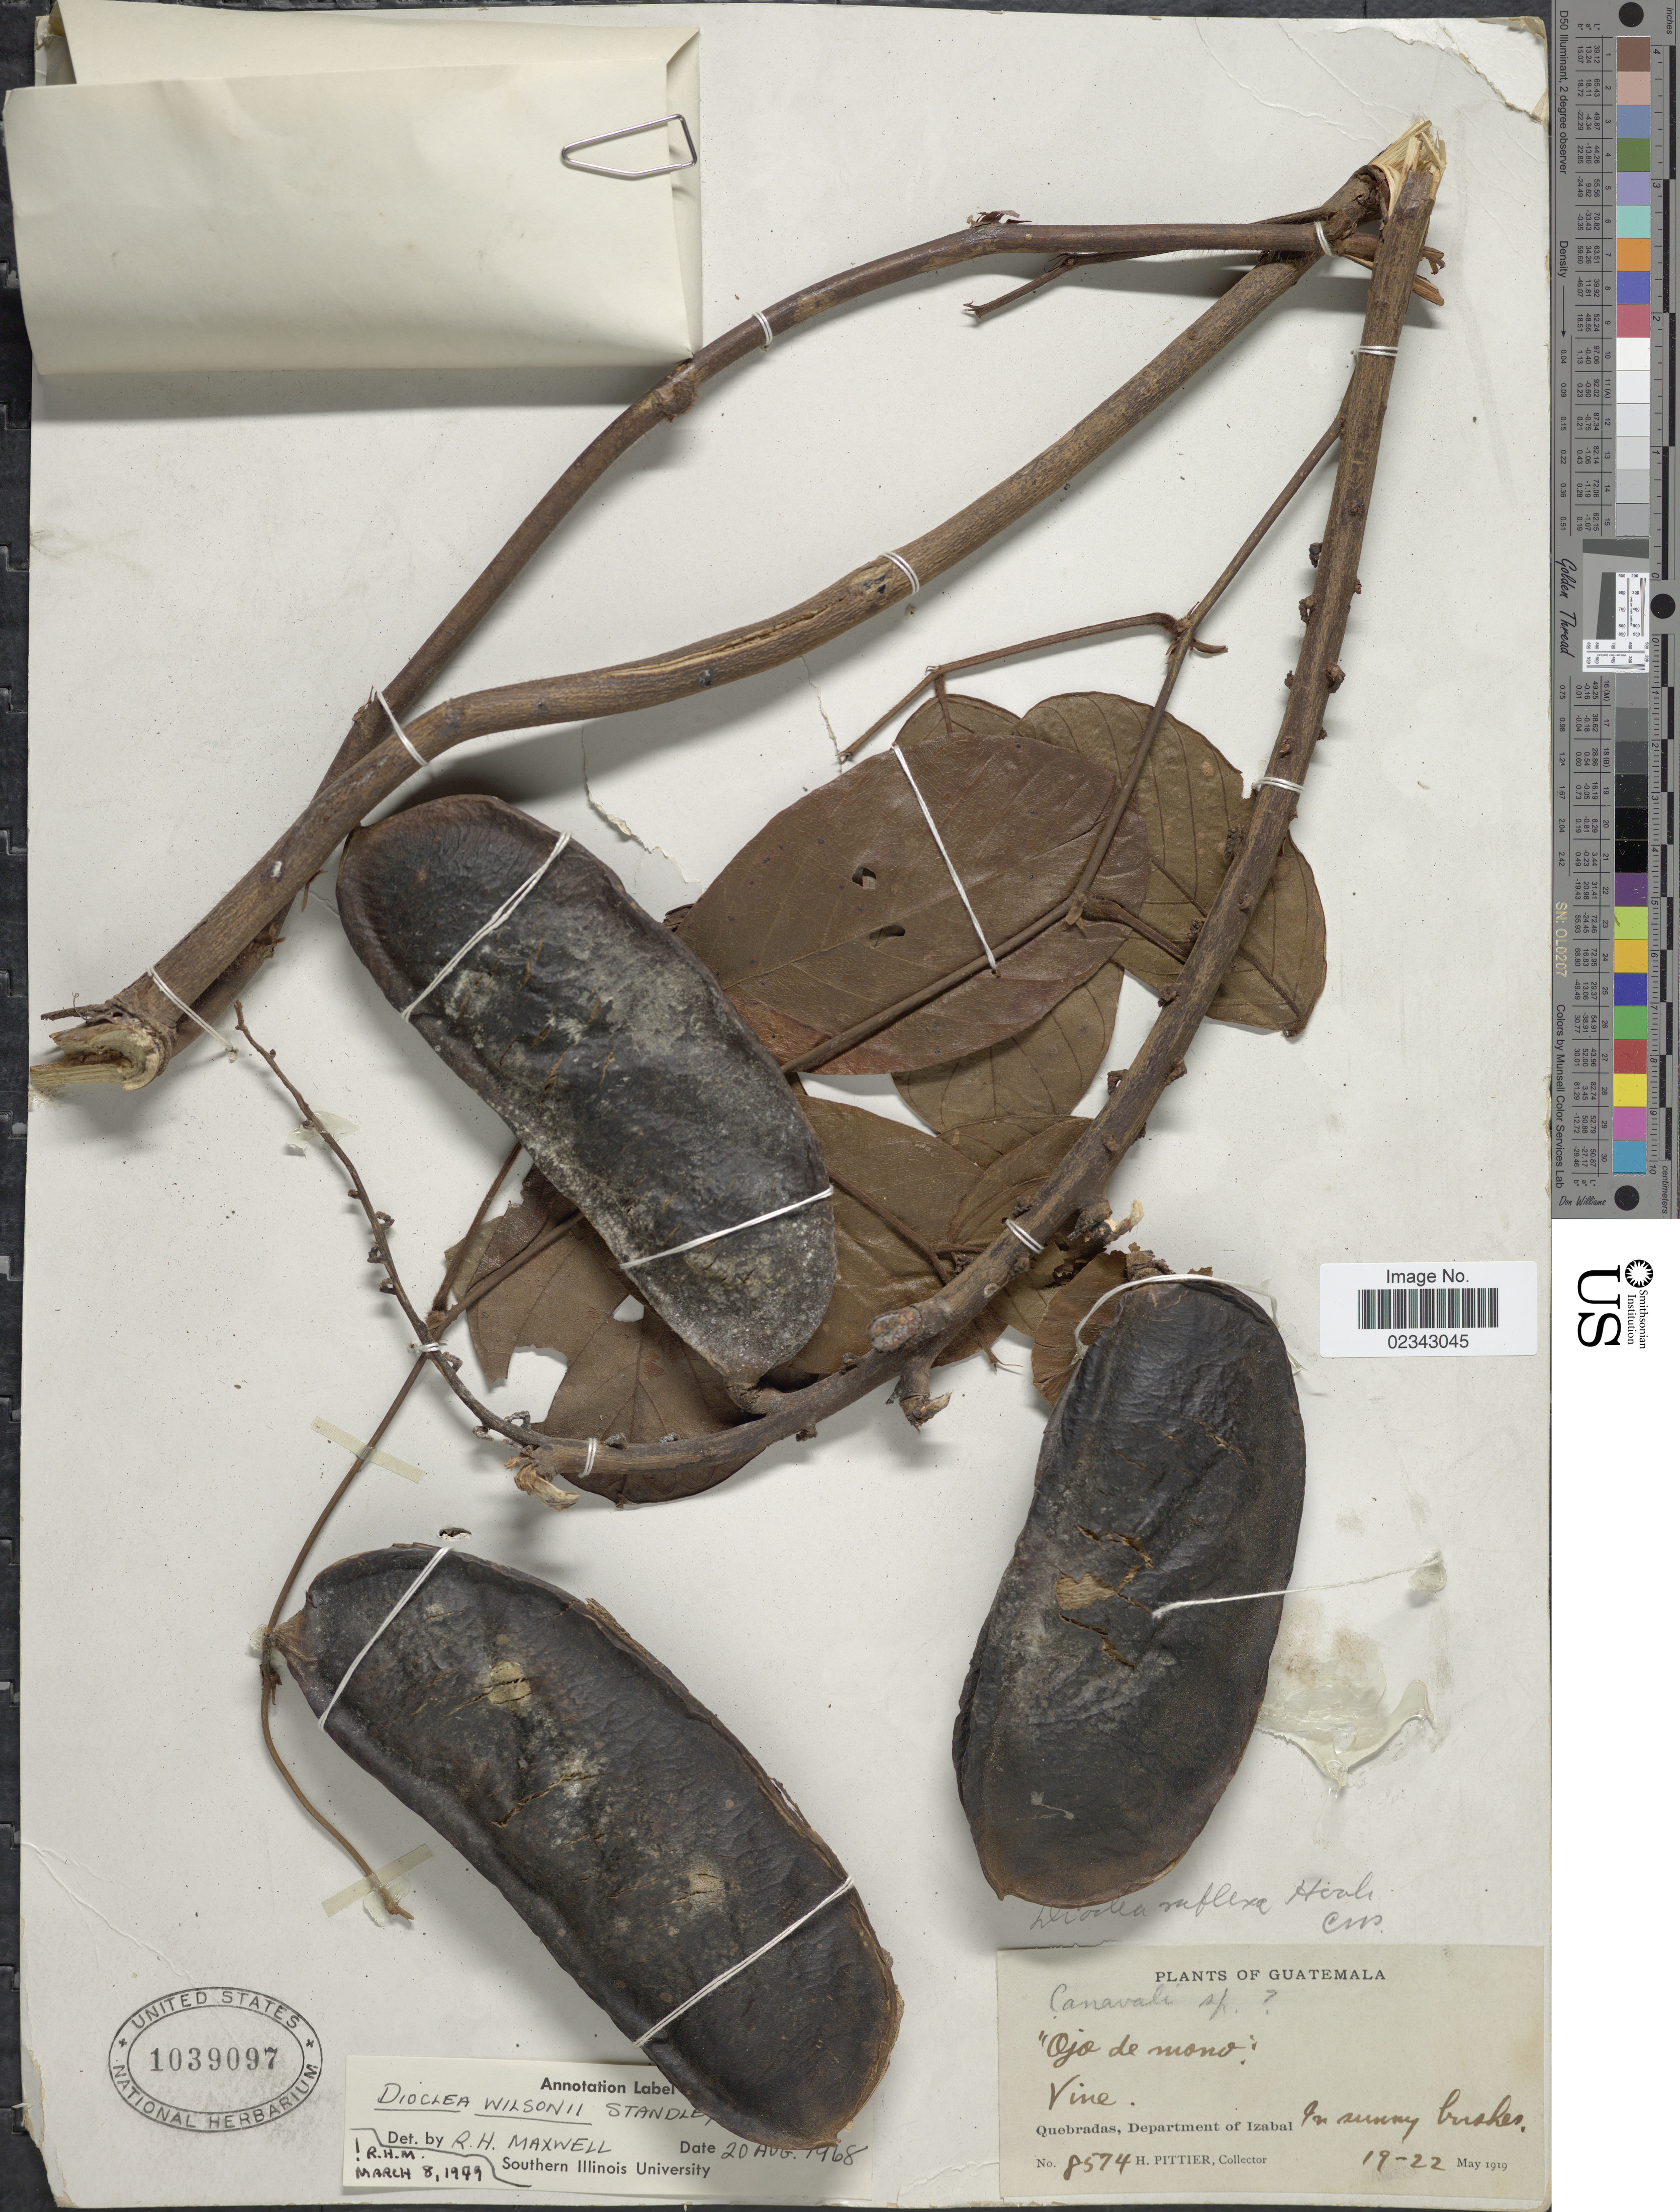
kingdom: Plantae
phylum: Tracheophyta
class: Magnoliopsida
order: Fabales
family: Fabaceae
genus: Macropsychanthus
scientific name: Macropsychanthus wilsonii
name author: (Standl.) L.P. Queiroz & Snak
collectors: H. F. Pittier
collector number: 8574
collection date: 1919-05-19/1919-05-22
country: Guatemala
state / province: Izabal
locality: Vine, In sunny brushes, Quebradas, Department of Izabal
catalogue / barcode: US 1039097